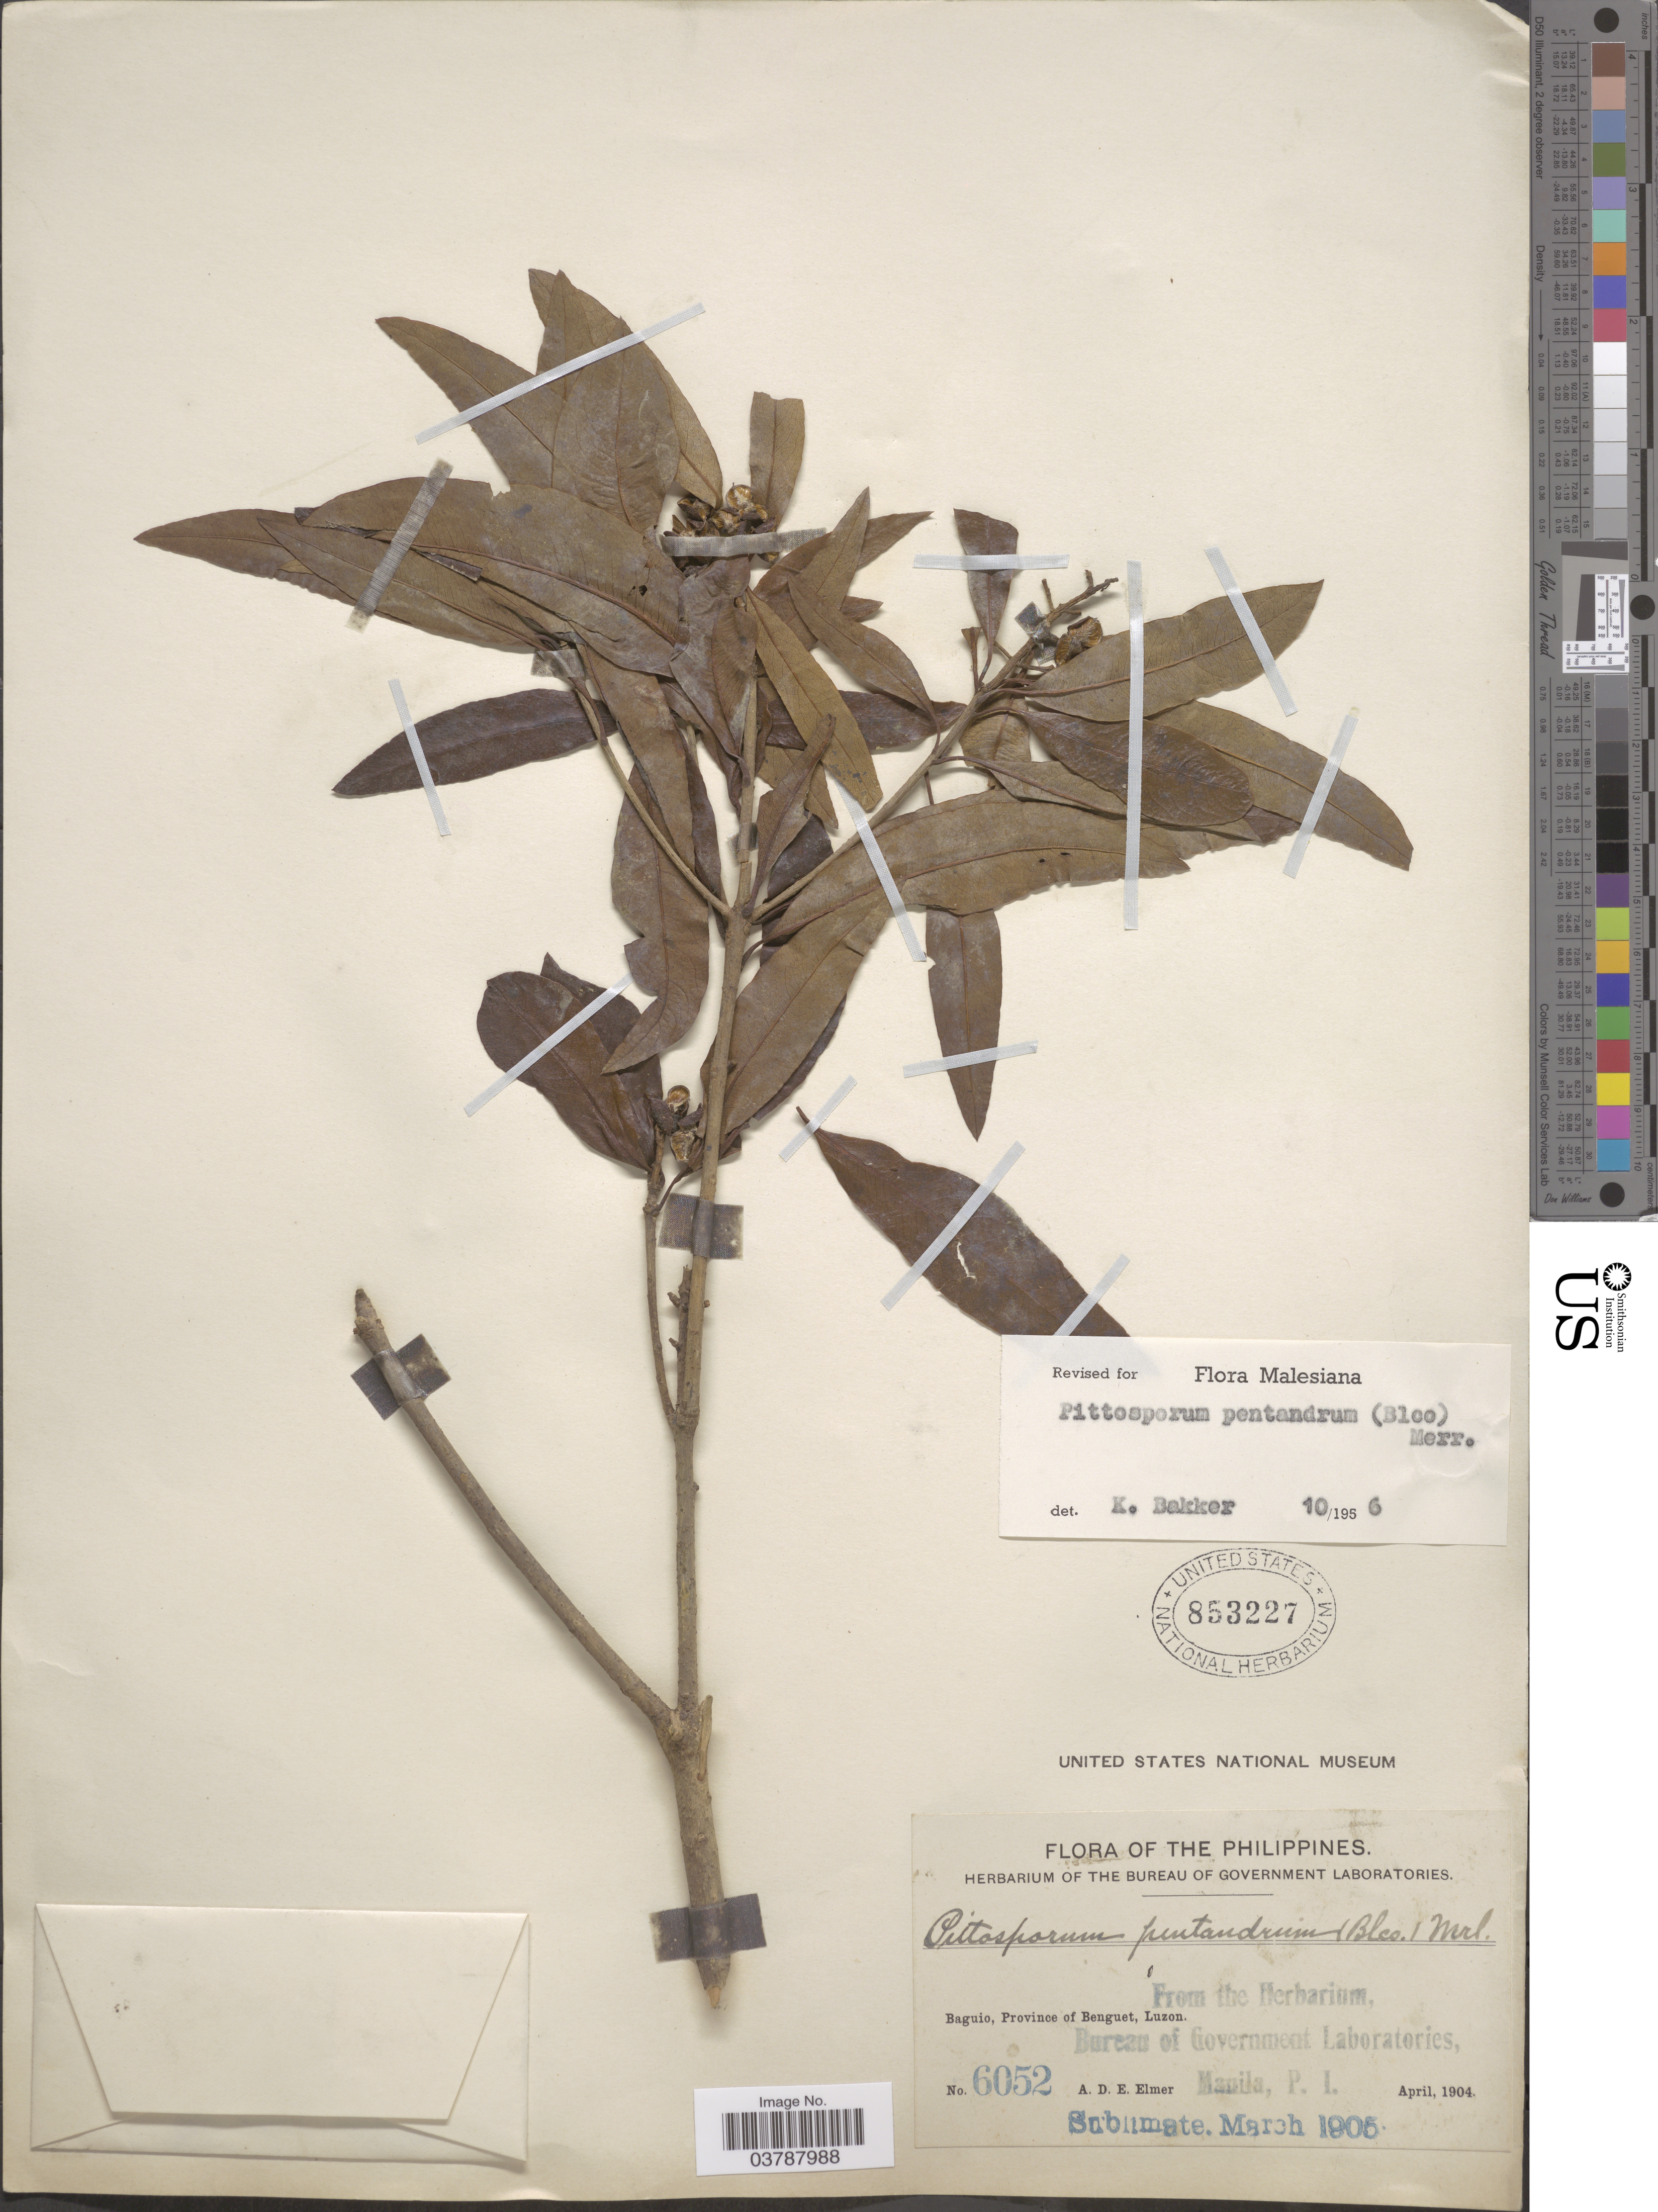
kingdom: Plantae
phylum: Tracheophyta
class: Magnoliopsida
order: Apiales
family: Pittosporaceae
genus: Pittosporum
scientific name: Pittosporum pentandrum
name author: (Blanco) Merr.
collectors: A. D. E. Elmer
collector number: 6052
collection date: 1904-04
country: Philippines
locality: Baguio, Province of Benguet, Luzon.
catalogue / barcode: US 853227